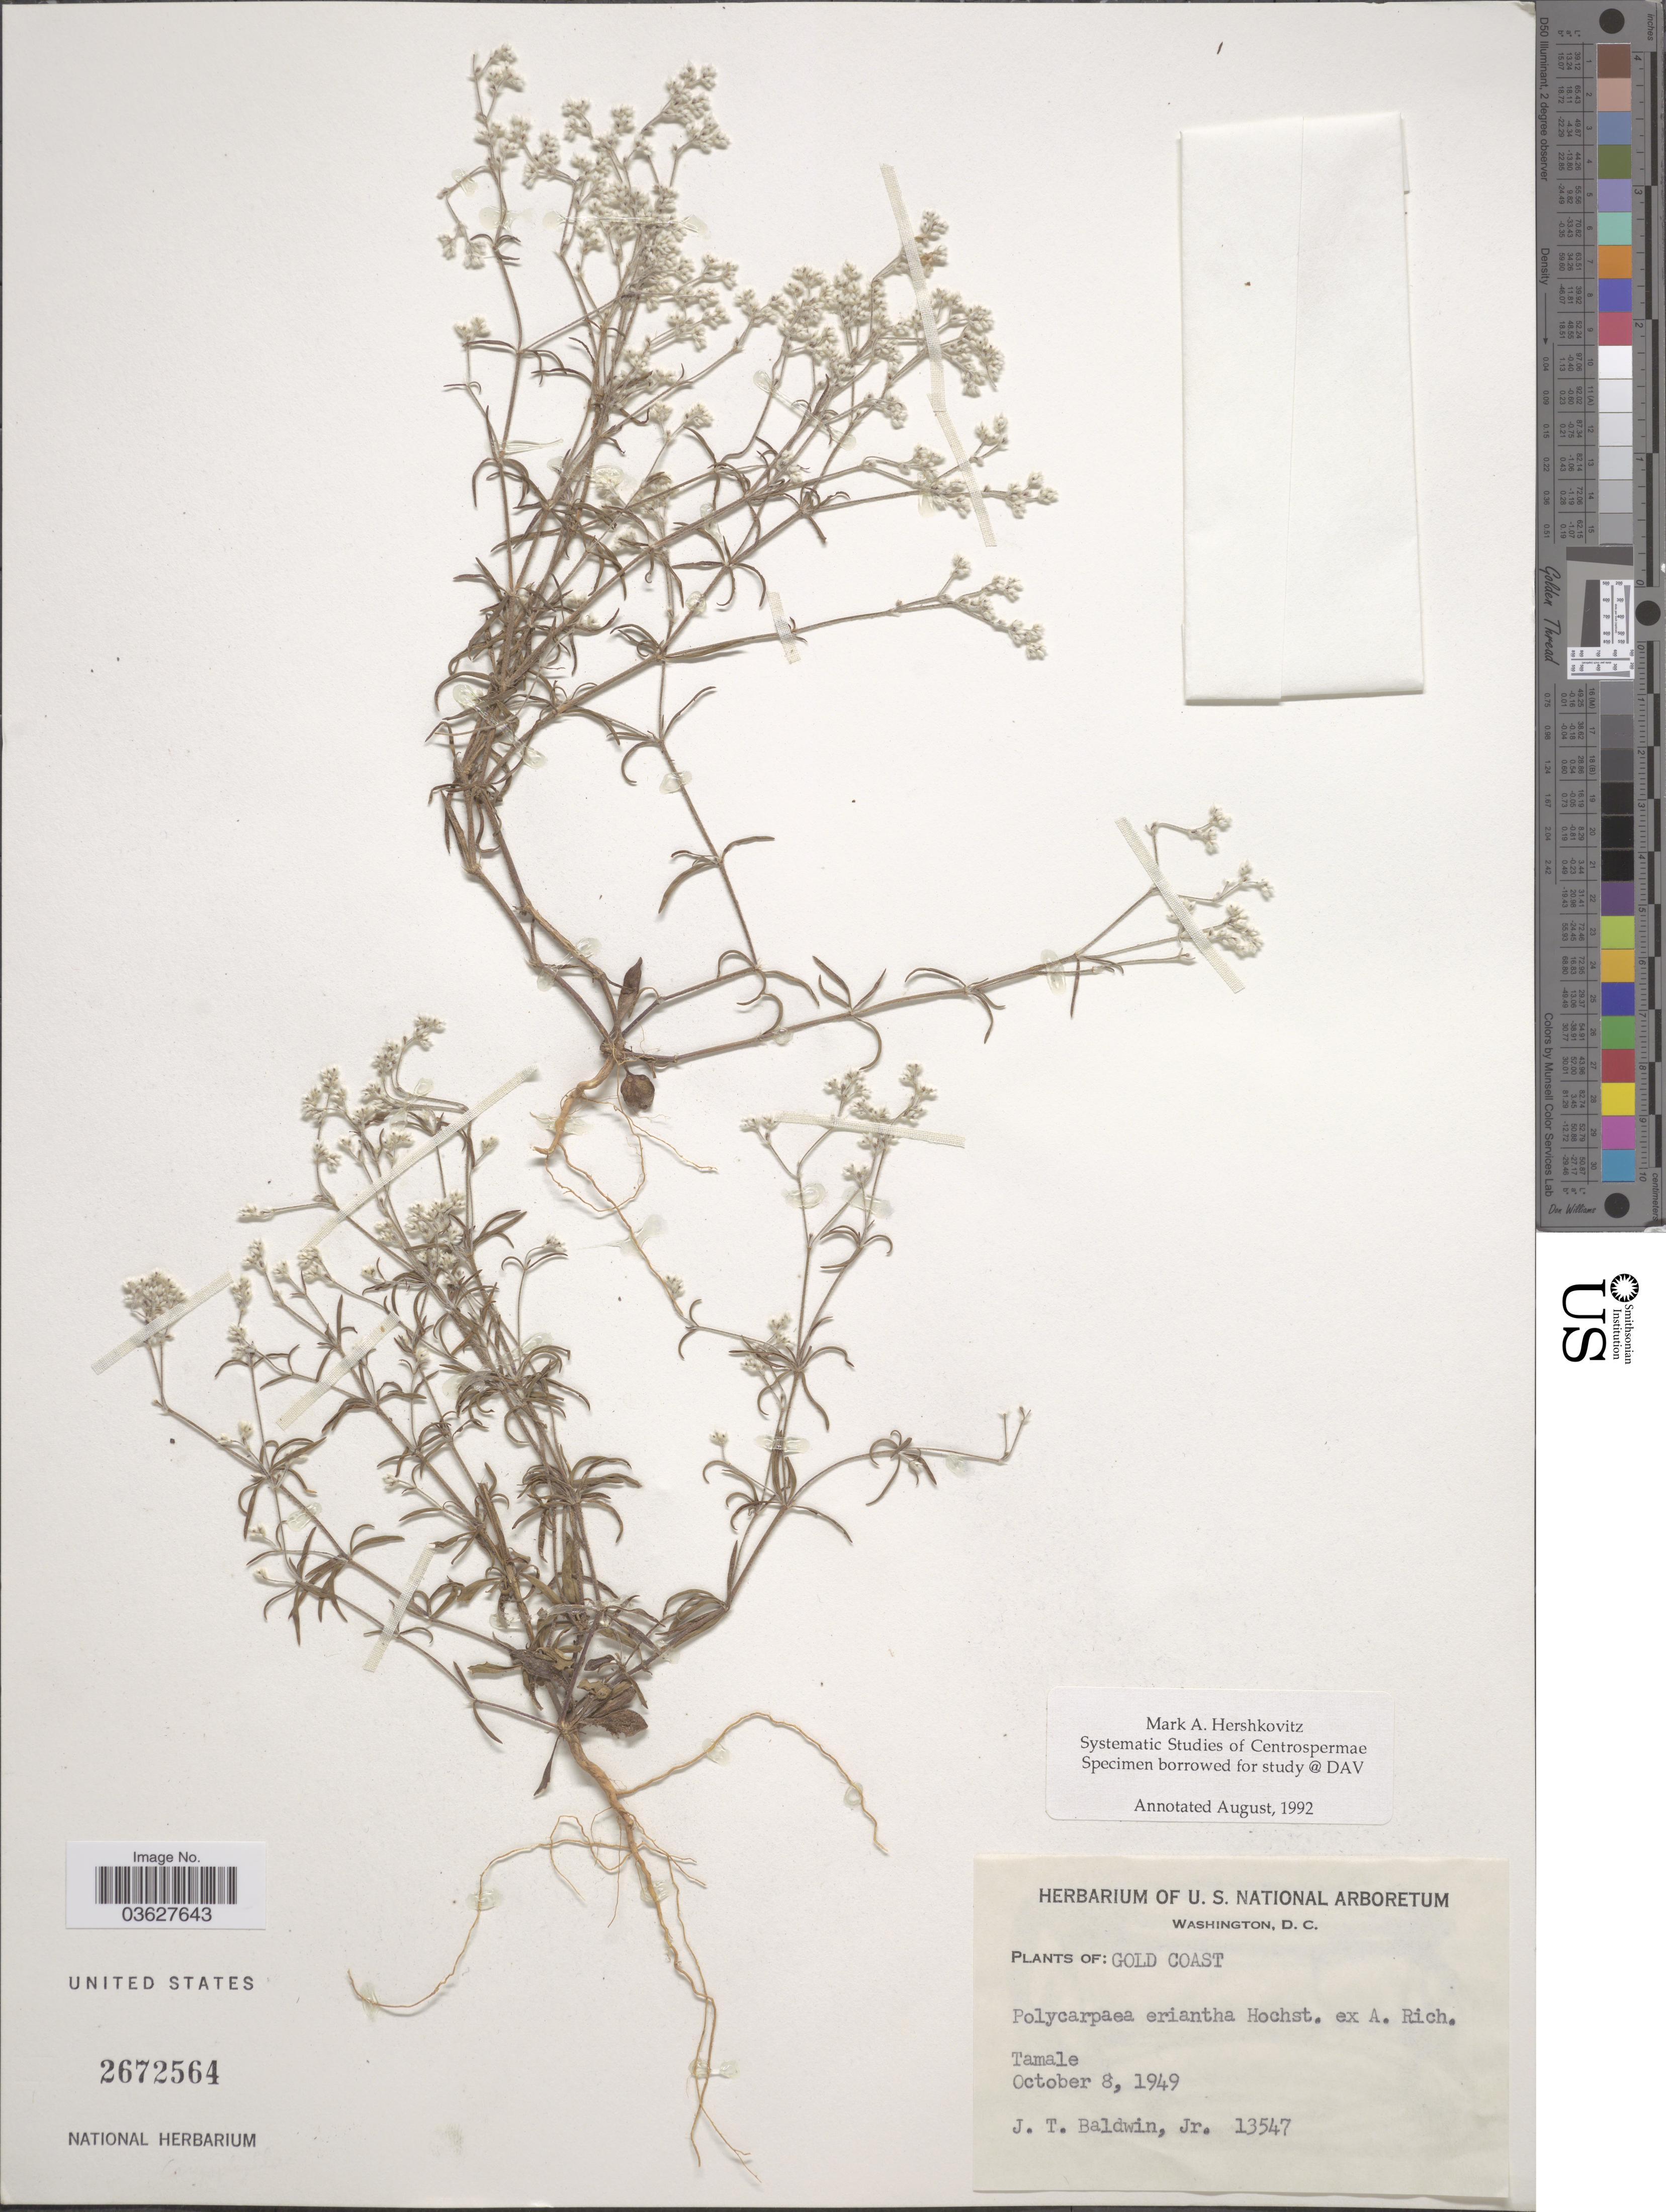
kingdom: Plantae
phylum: Tracheophyta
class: Magnoliopsida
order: Caryophyllales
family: Caryophyllaceae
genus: Polycarpaea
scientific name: Polycarpaea eriantha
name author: Hochst. ex A. Rich.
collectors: J. T. Baldwin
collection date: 1949-10-08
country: Ghana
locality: Gold Coast. Tamale.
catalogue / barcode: US 2672564